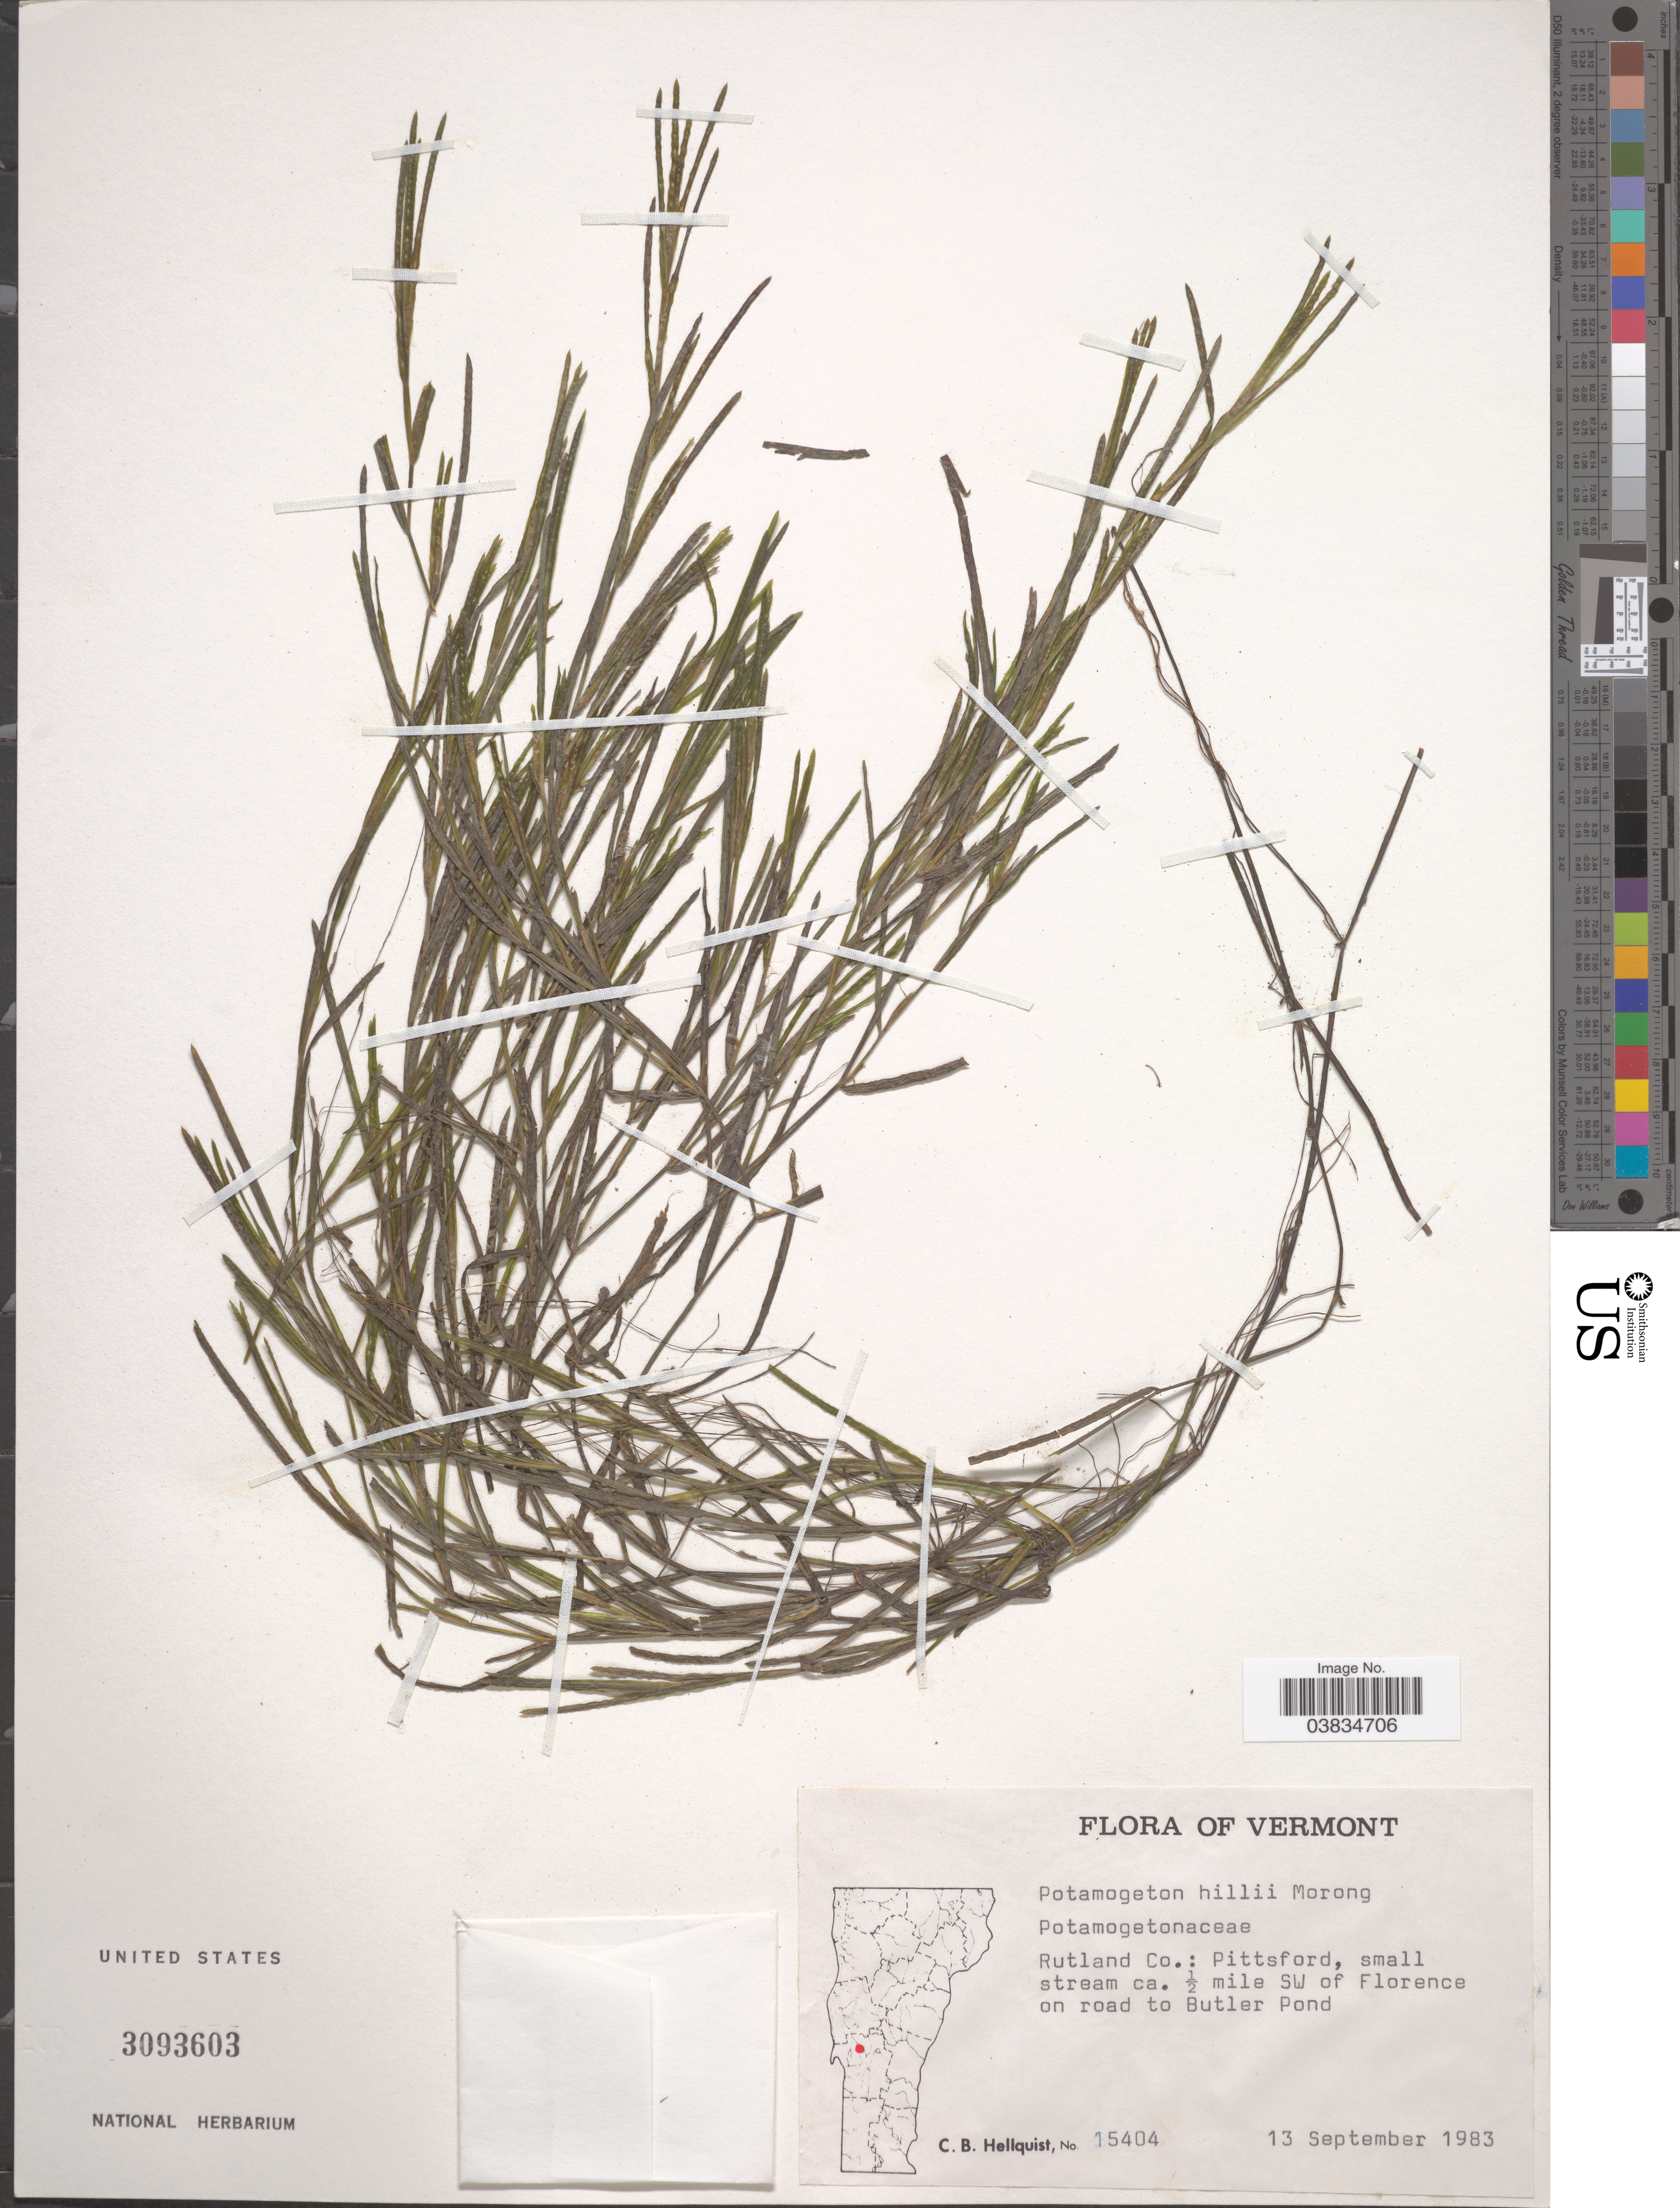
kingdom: Plantae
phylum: Tracheophyta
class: Liliopsida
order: Alismatales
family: Potamogetonaceae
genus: Potamogeton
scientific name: Potamogeton hillii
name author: Morong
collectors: C. Hellquist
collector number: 15404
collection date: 1983-09-13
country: United States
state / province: Vermont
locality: Rutland Co.: Pittsford, small stream ca. ½ mile SW of Florence on road to Butler Pond.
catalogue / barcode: US 3093603